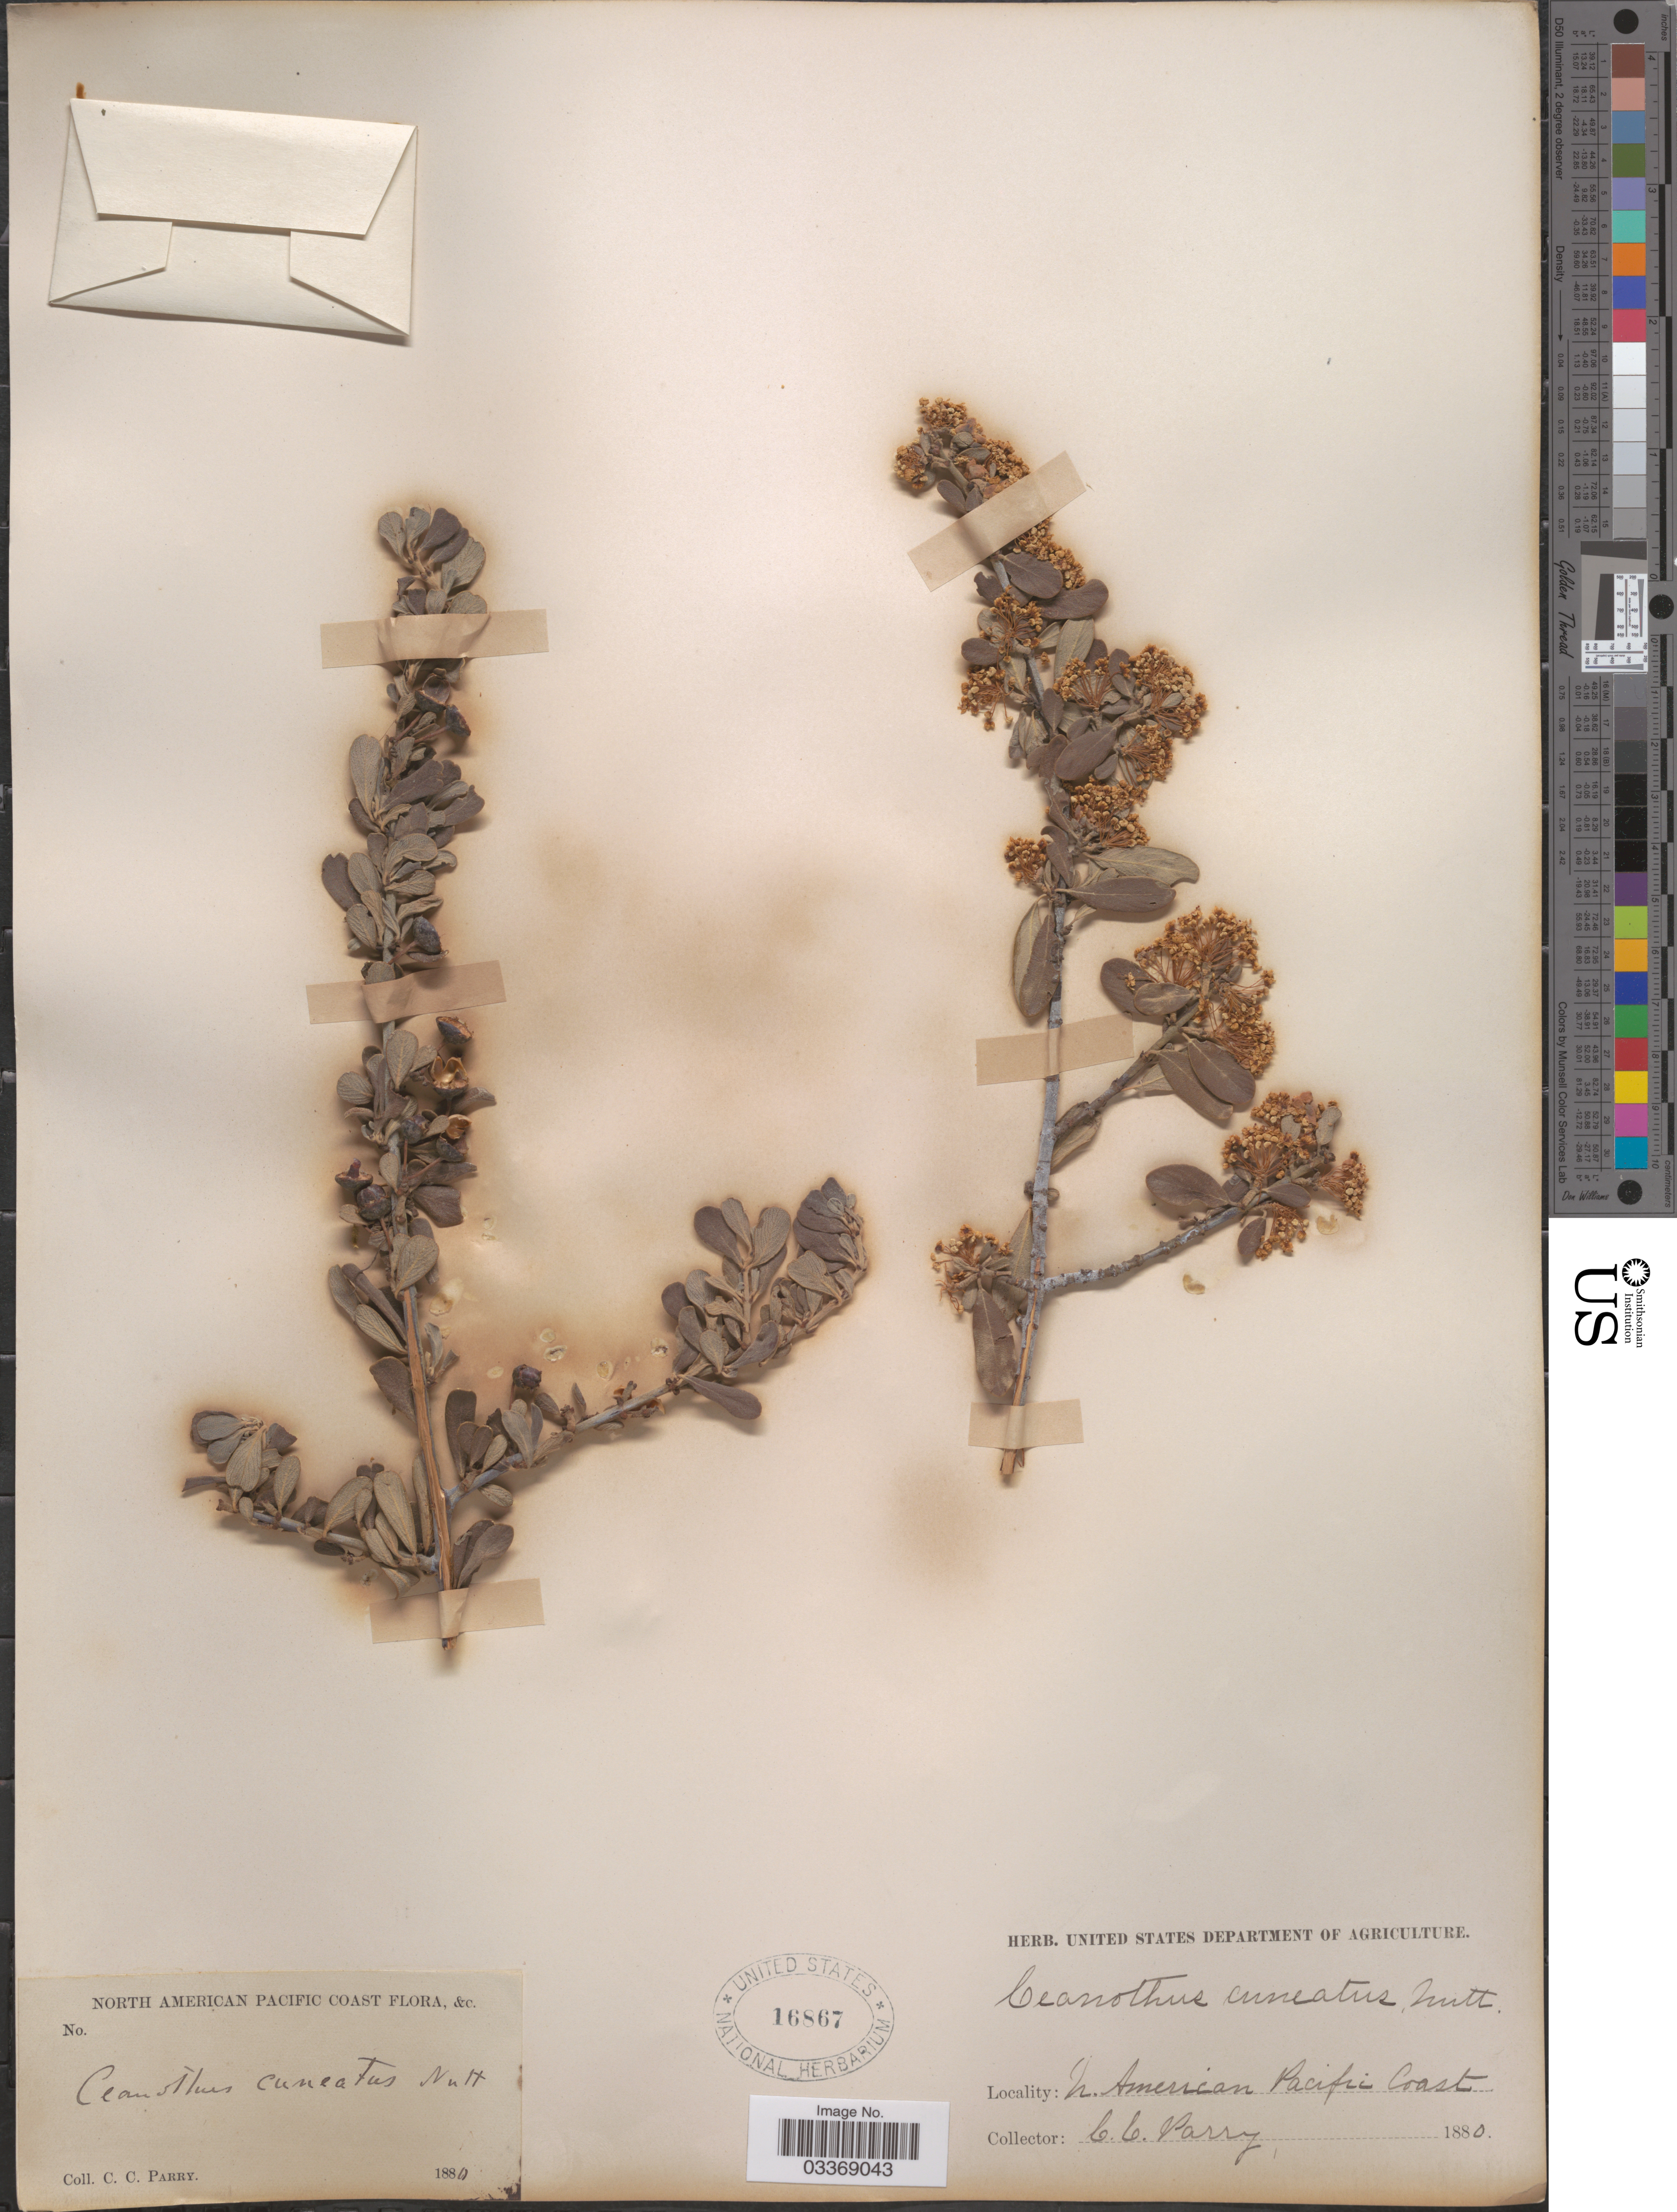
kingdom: Plantae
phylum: Tracheophyta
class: Magnoliopsida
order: Rosales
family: Rhamnaceae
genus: Ceanothus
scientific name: Ceanothus cuneatus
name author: (Hook.) Nutt.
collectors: C. C. Parry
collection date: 1880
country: United States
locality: North American Pacific Coast.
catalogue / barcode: US 16867